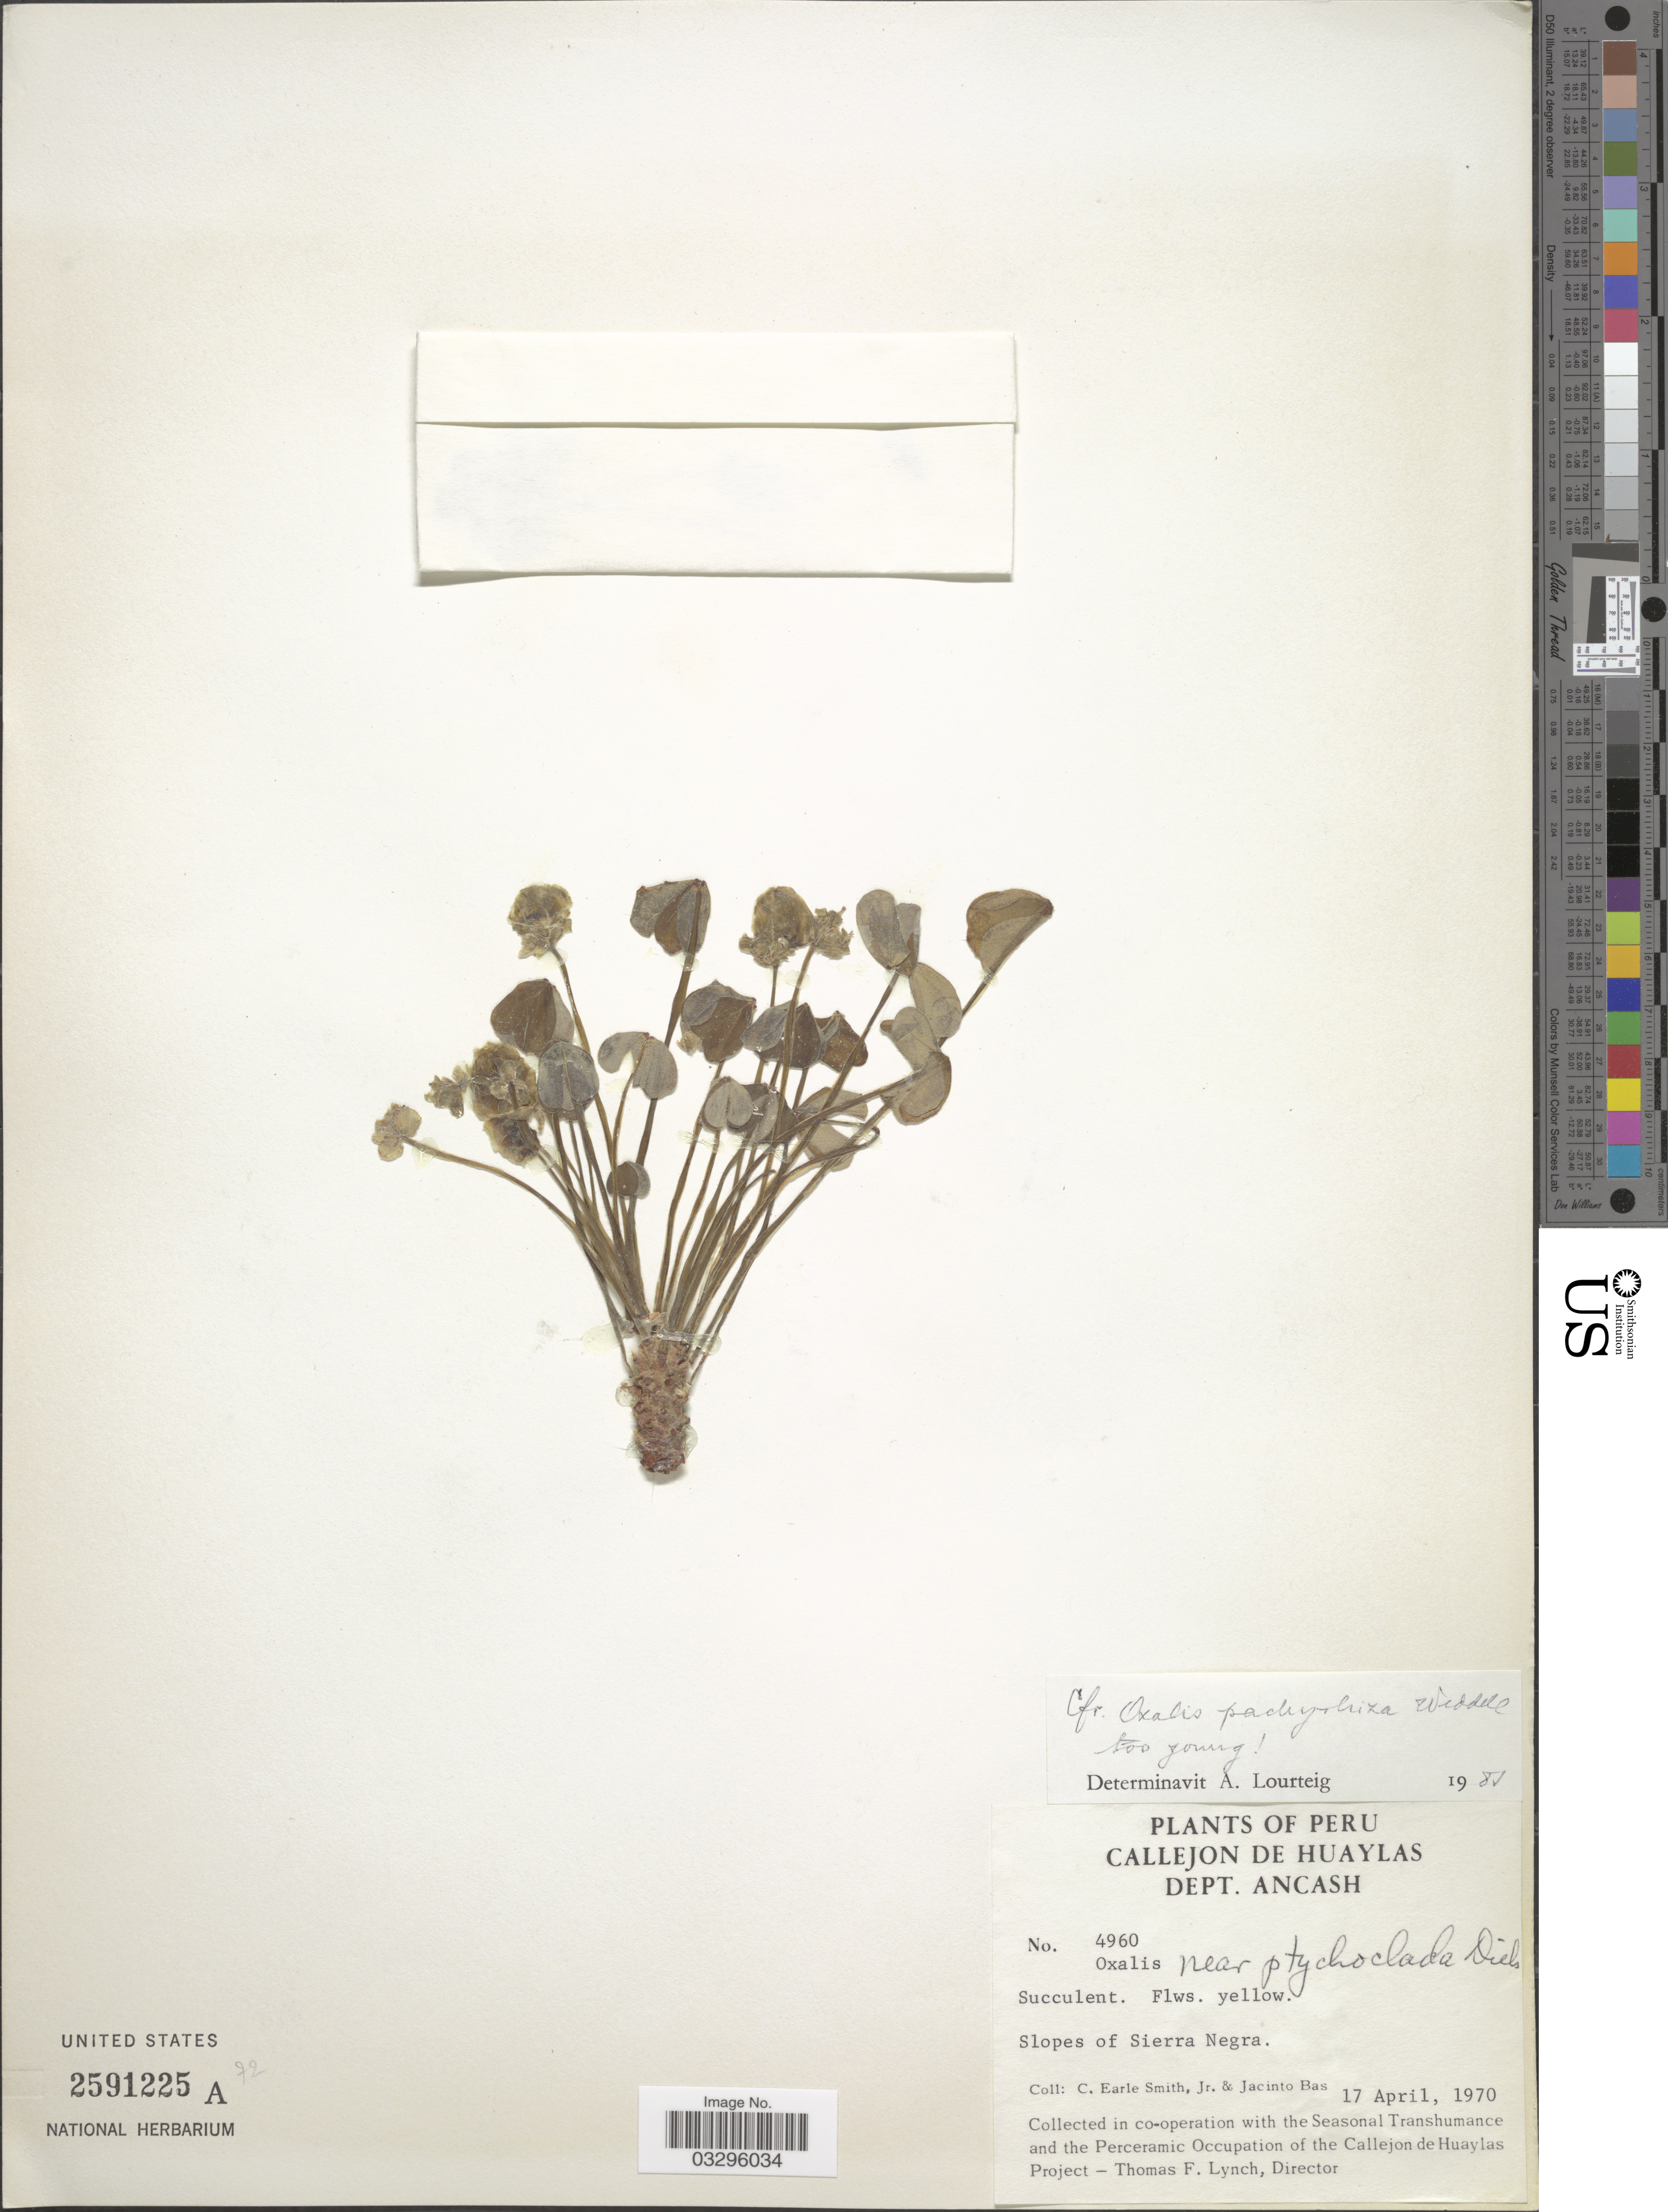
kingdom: Plantae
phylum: Tracheophyta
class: Magnoliopsida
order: Oxalidales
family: Oxalidaceae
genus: Oxalis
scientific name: Oxalis pachyrrhiza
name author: Wedd.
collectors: C. E. Smith Jr. & J. Bas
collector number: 4960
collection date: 1970-04-17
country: Peru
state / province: Ancash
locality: Callejon de Huaylas. Dept. Ancash. Slopes of Sierra Negra.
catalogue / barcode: US 2591225A